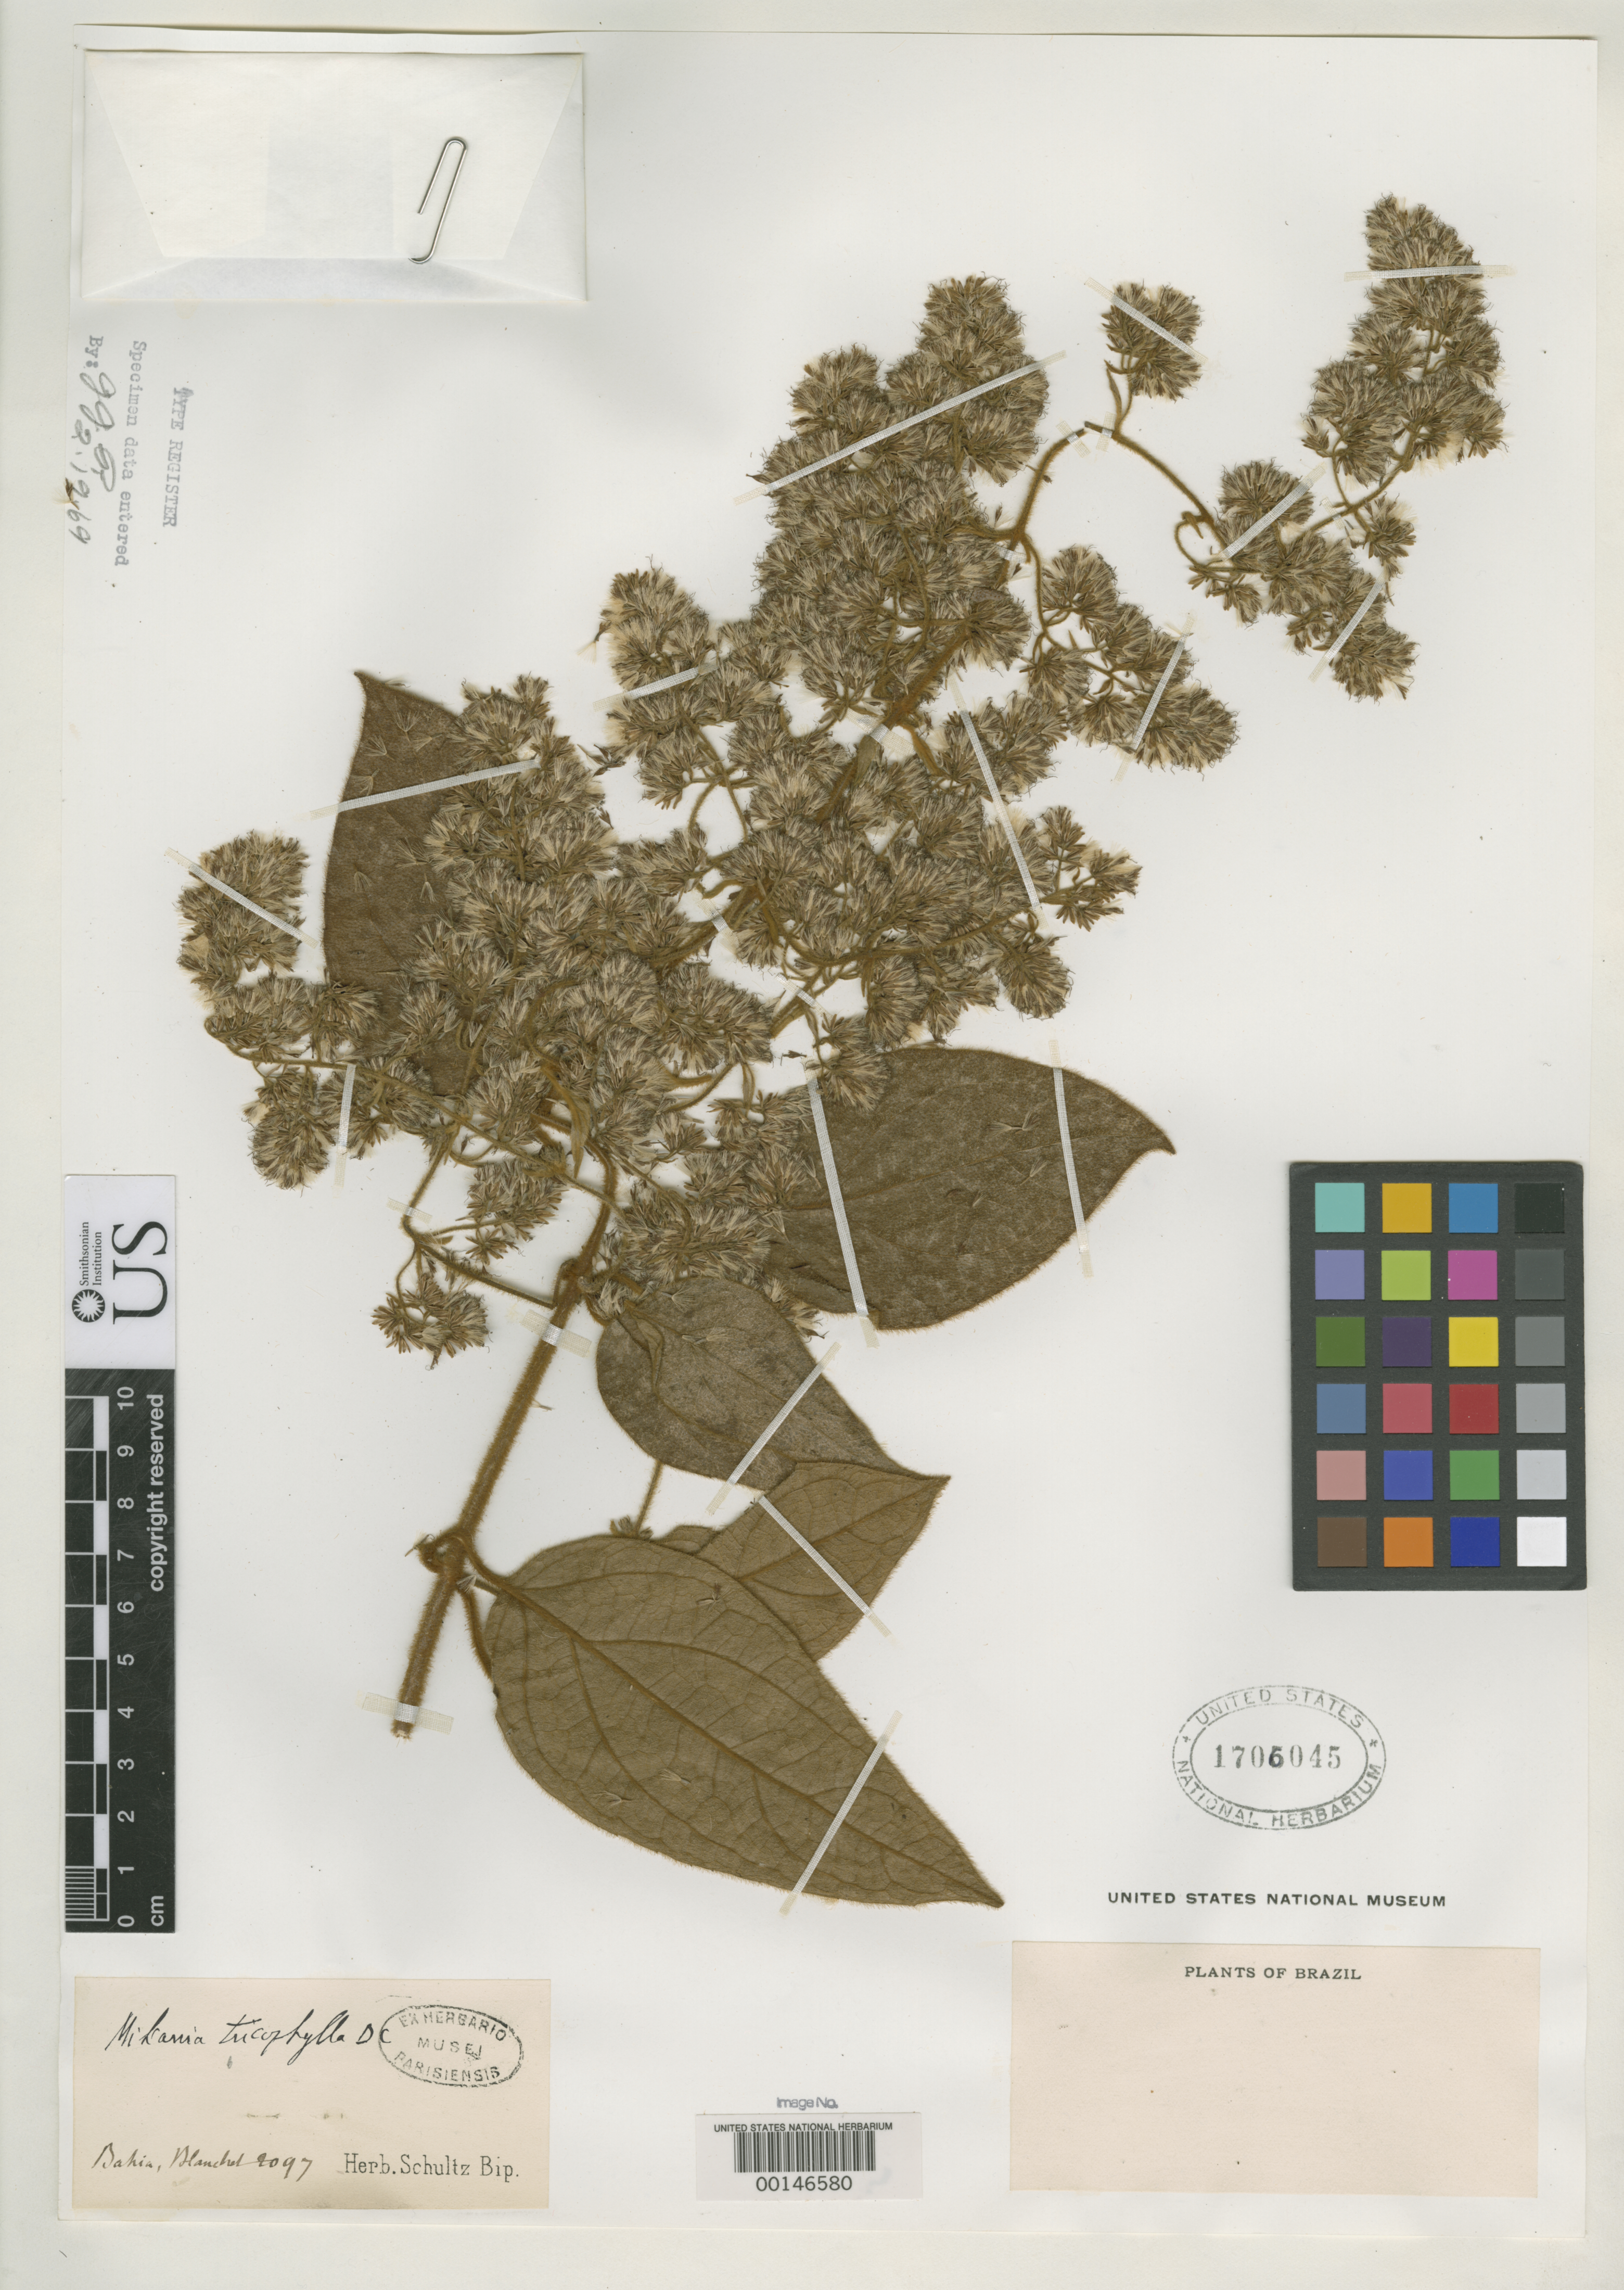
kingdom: Plantae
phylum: Tracheophyta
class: Magnoliopsida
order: Asterales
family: Asteraceae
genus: Mikania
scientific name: Mikania trichophylla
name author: DC.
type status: Isotype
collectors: J. Blanchet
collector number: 2097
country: Brazil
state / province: Bahia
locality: North of Esplanda city on road to Jaquera.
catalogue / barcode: US 1706045